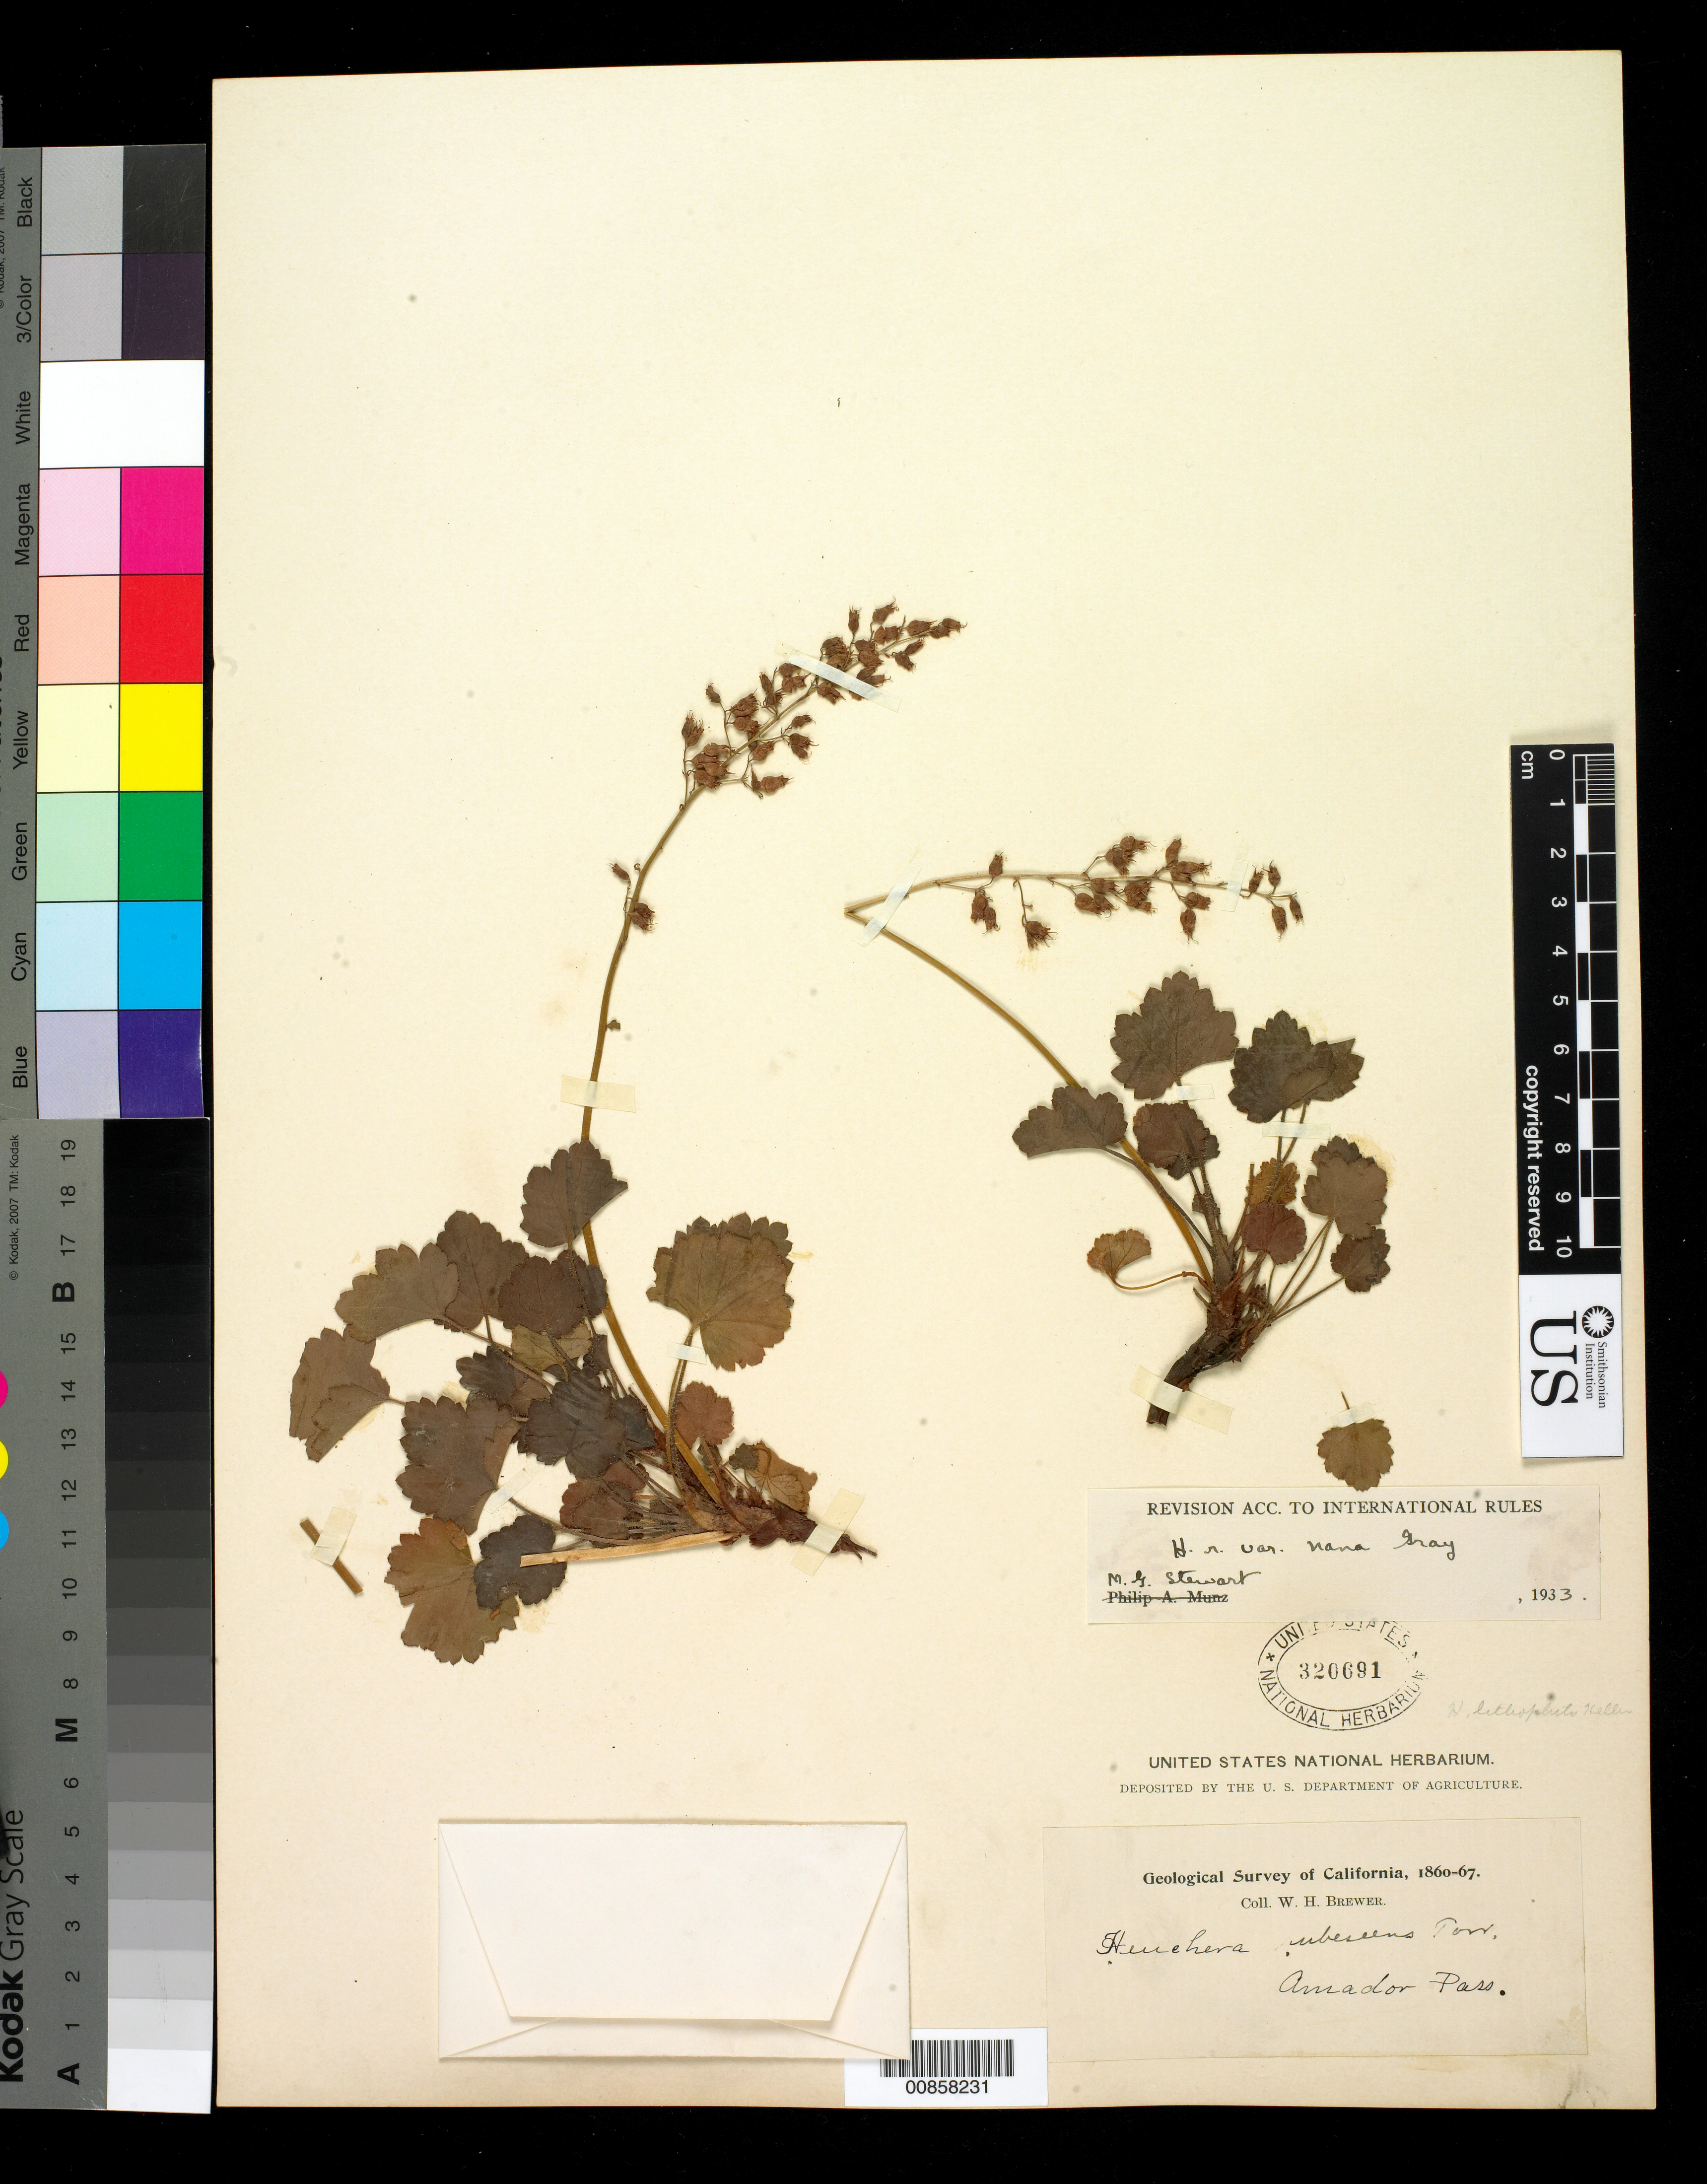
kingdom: Plantae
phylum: Tracheophyta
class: Magnoliopsida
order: Saxifragales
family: Saxifragaceae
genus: Heuchera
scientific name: Heuchera rubescens var. nana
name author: A. Gray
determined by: Stewart, M. G.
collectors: W. H. Brewer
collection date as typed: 1860 to -- --- 1867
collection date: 1860/1867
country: United States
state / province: California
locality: Amador Pass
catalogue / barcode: US 320691